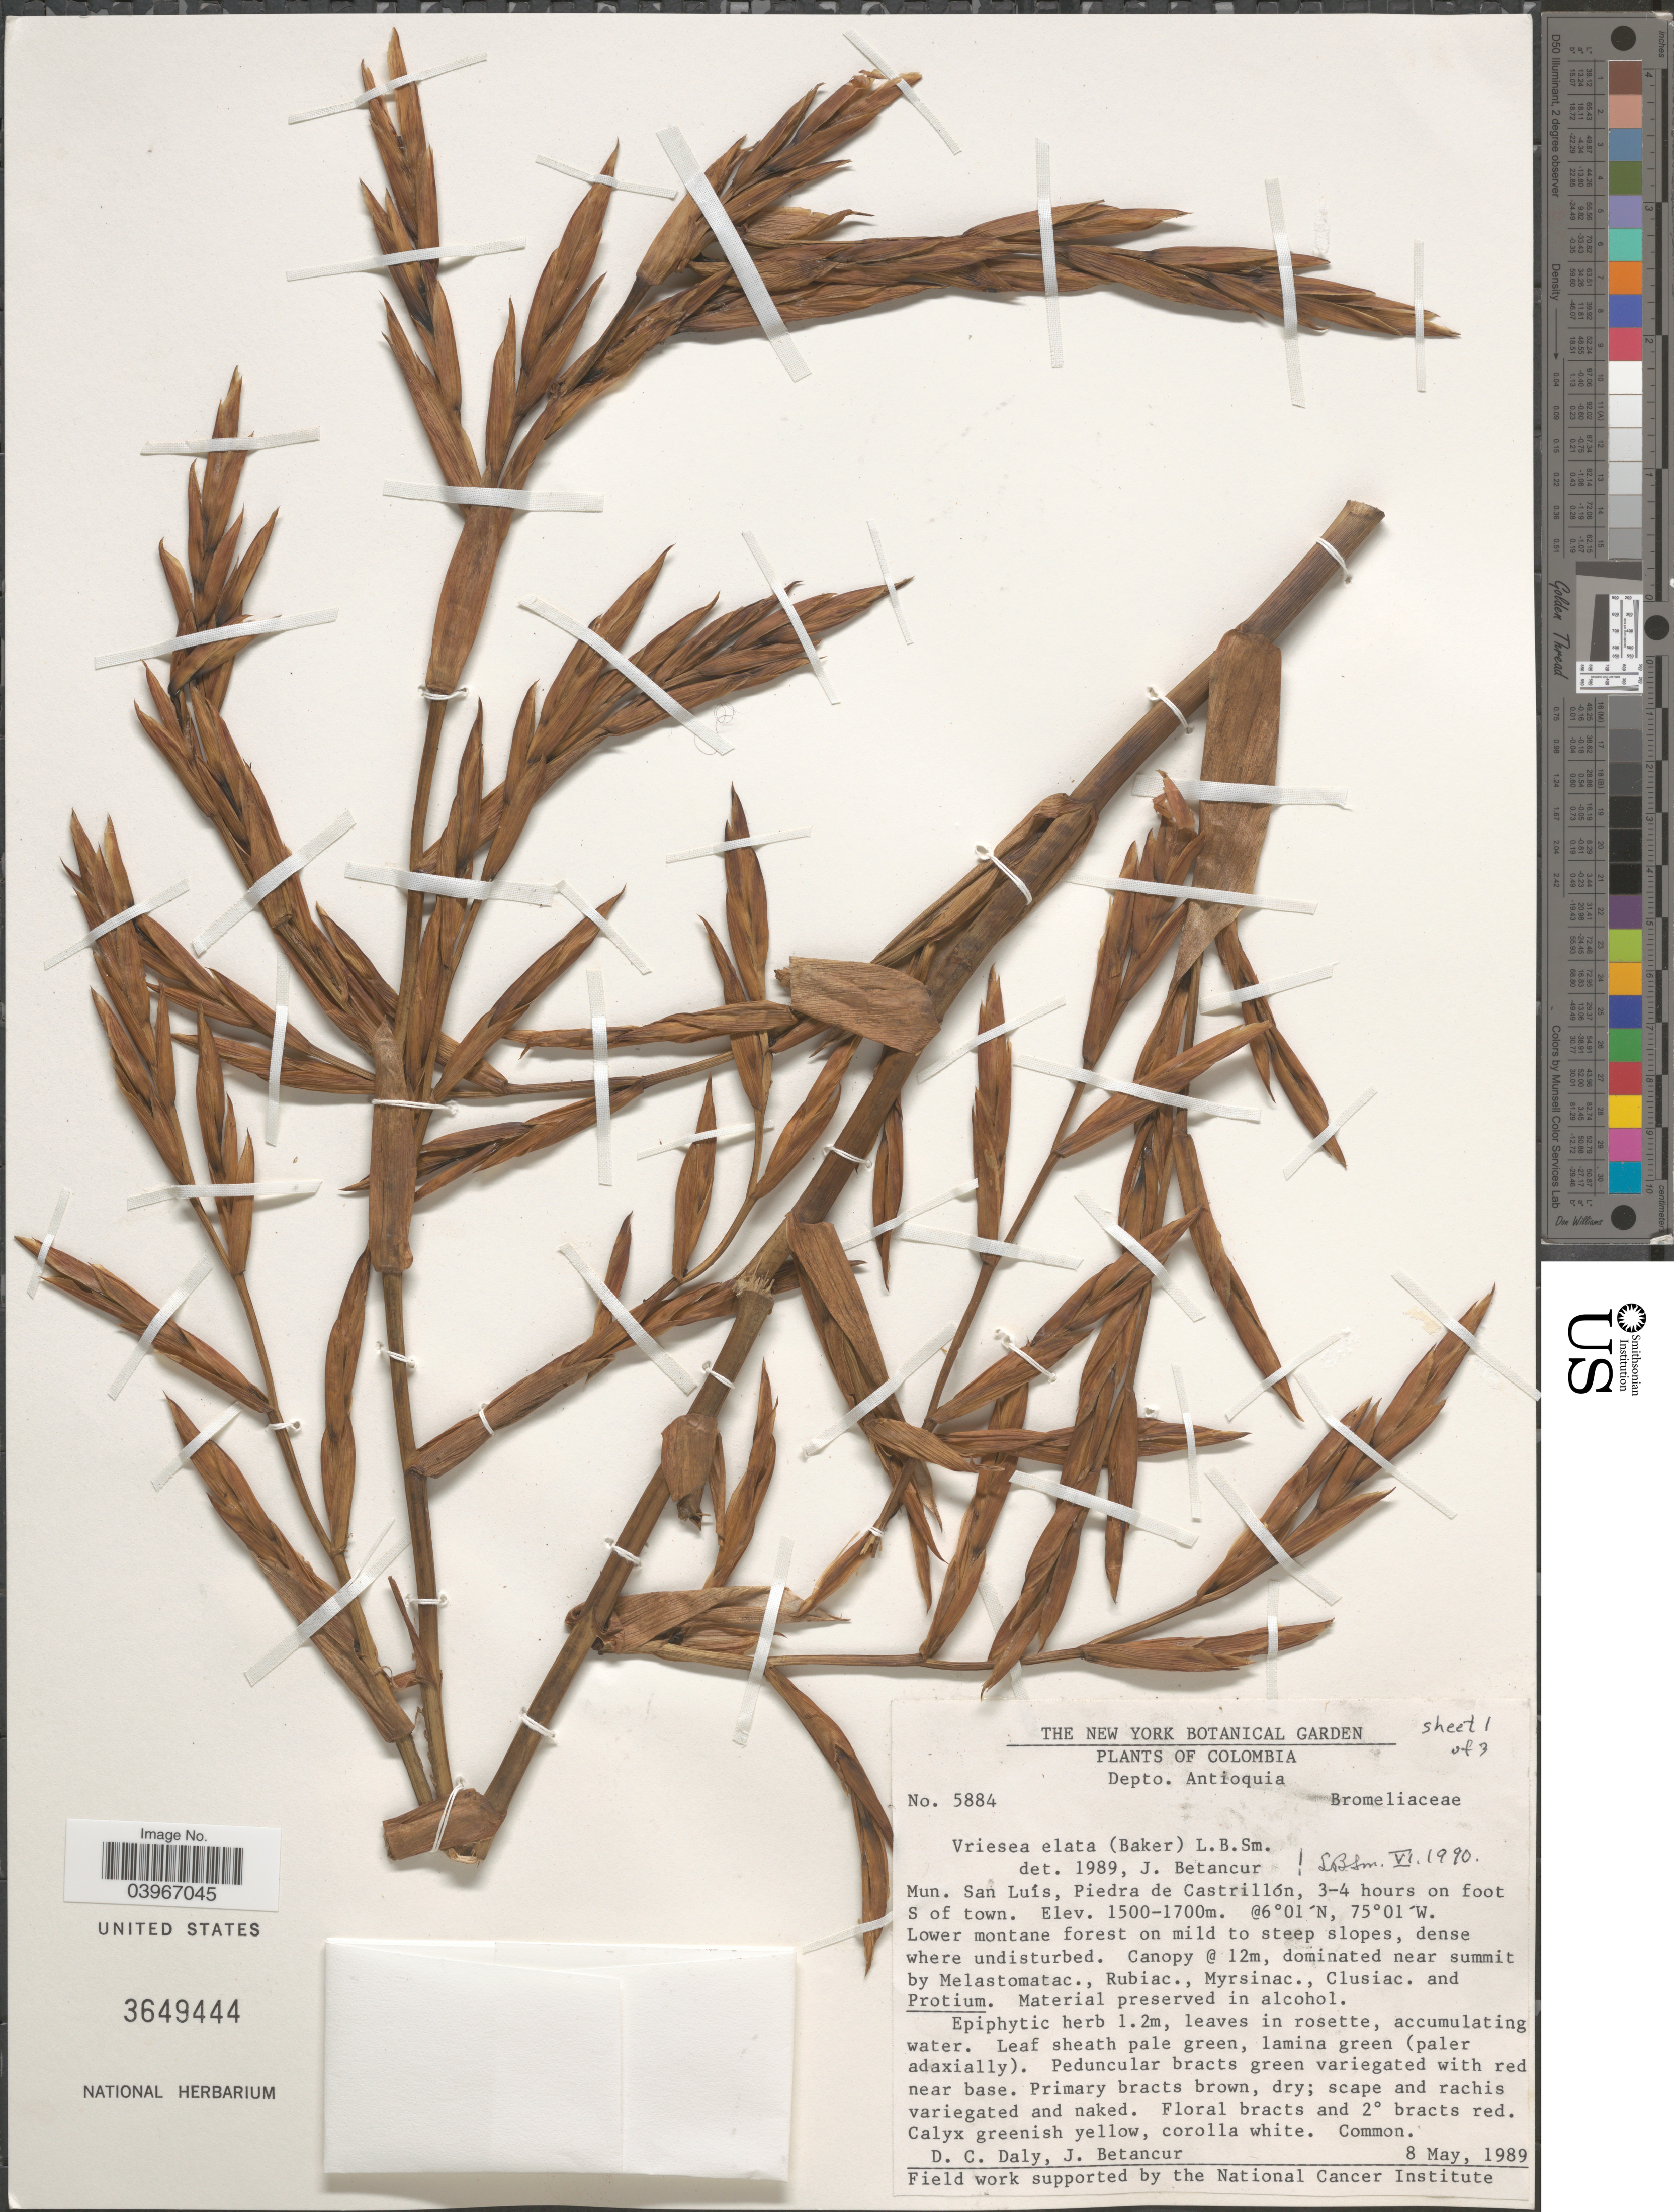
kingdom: Plantae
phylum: Tracheophyta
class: Liliopsida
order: Poales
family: Bromeliaceae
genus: Vriesea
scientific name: Vriesea elata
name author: (Baker) L.B. Sm.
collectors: D. C. Daly & J. Betancur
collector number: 5884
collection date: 1989-05-08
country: Colombia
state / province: Antioquia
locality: Depto. Antioquia. Mun. San Luís, Piedra de Castrillón, 3-4 hours on foot S of town.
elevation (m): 1500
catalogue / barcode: US 3649444